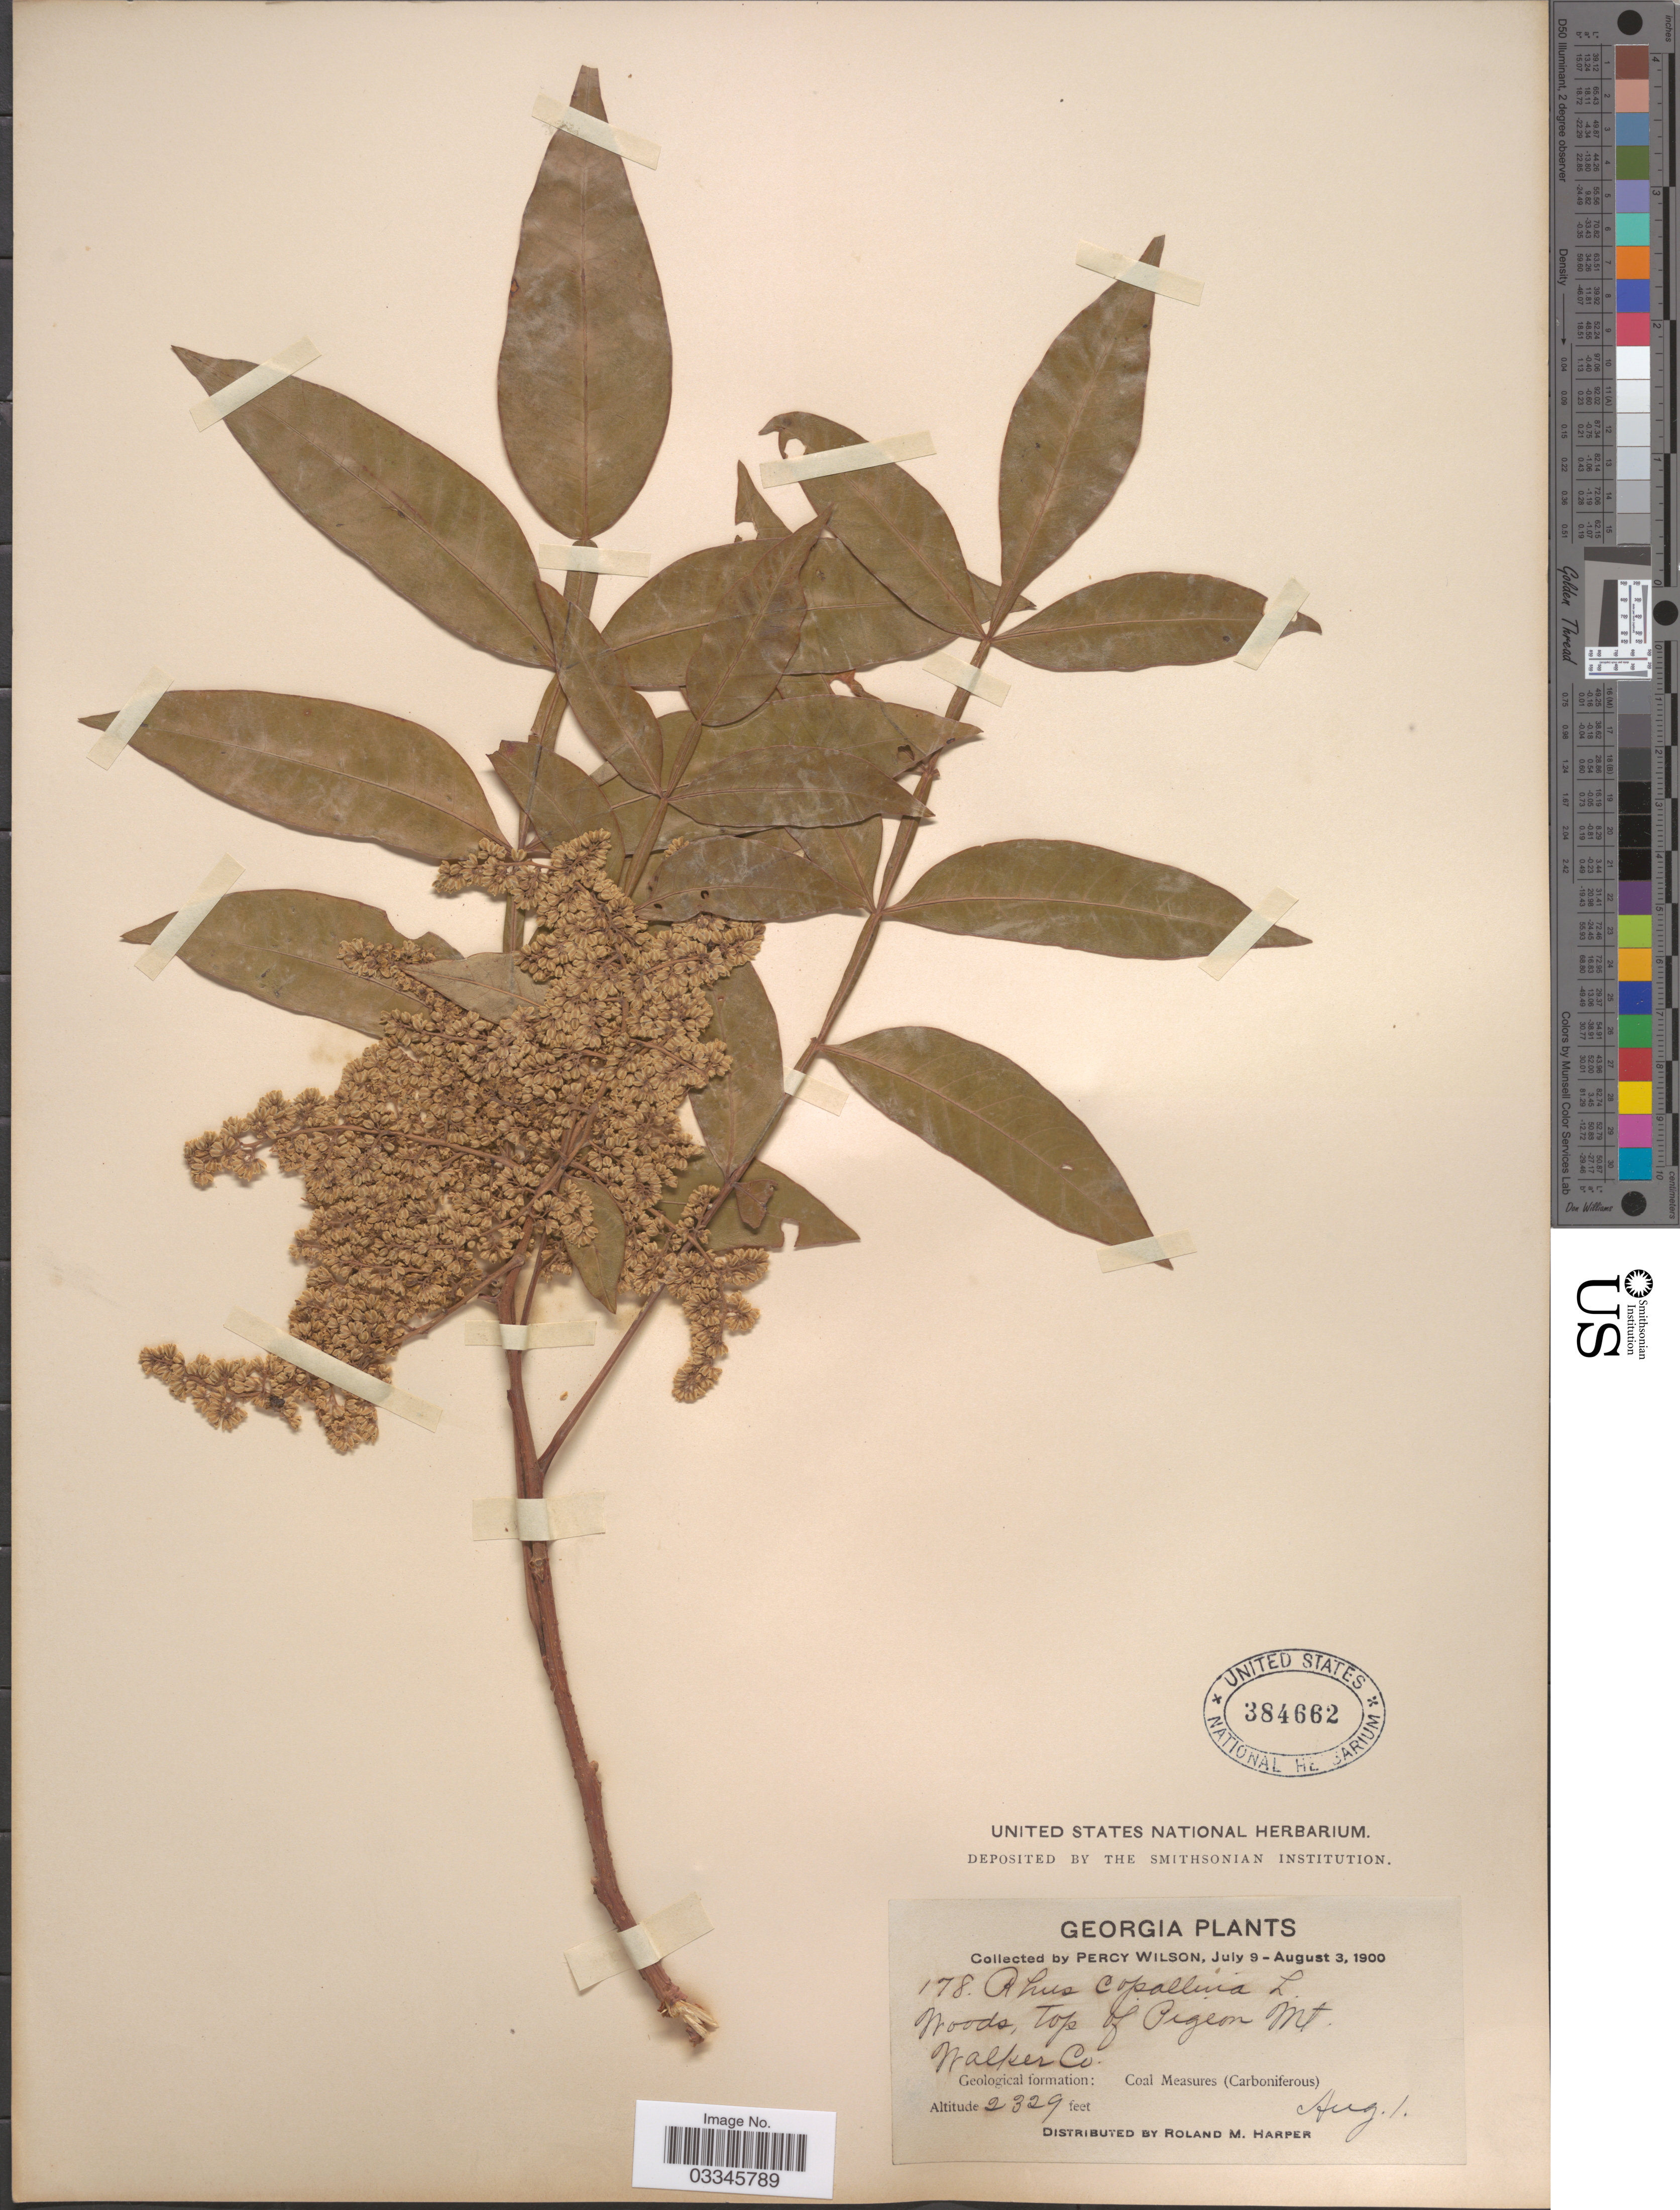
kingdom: Plantae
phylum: Tracheophyta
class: Magnoliopsida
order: Sapindales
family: Anacardiaceae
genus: Rhus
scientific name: Rhus copallinum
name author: L.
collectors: P. Wilson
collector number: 178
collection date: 1900-08-01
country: United States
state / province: Georgia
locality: Top of Pigeon Mt. Walker Co. Coal Measures (Carboniferous).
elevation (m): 710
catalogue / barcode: US 384662